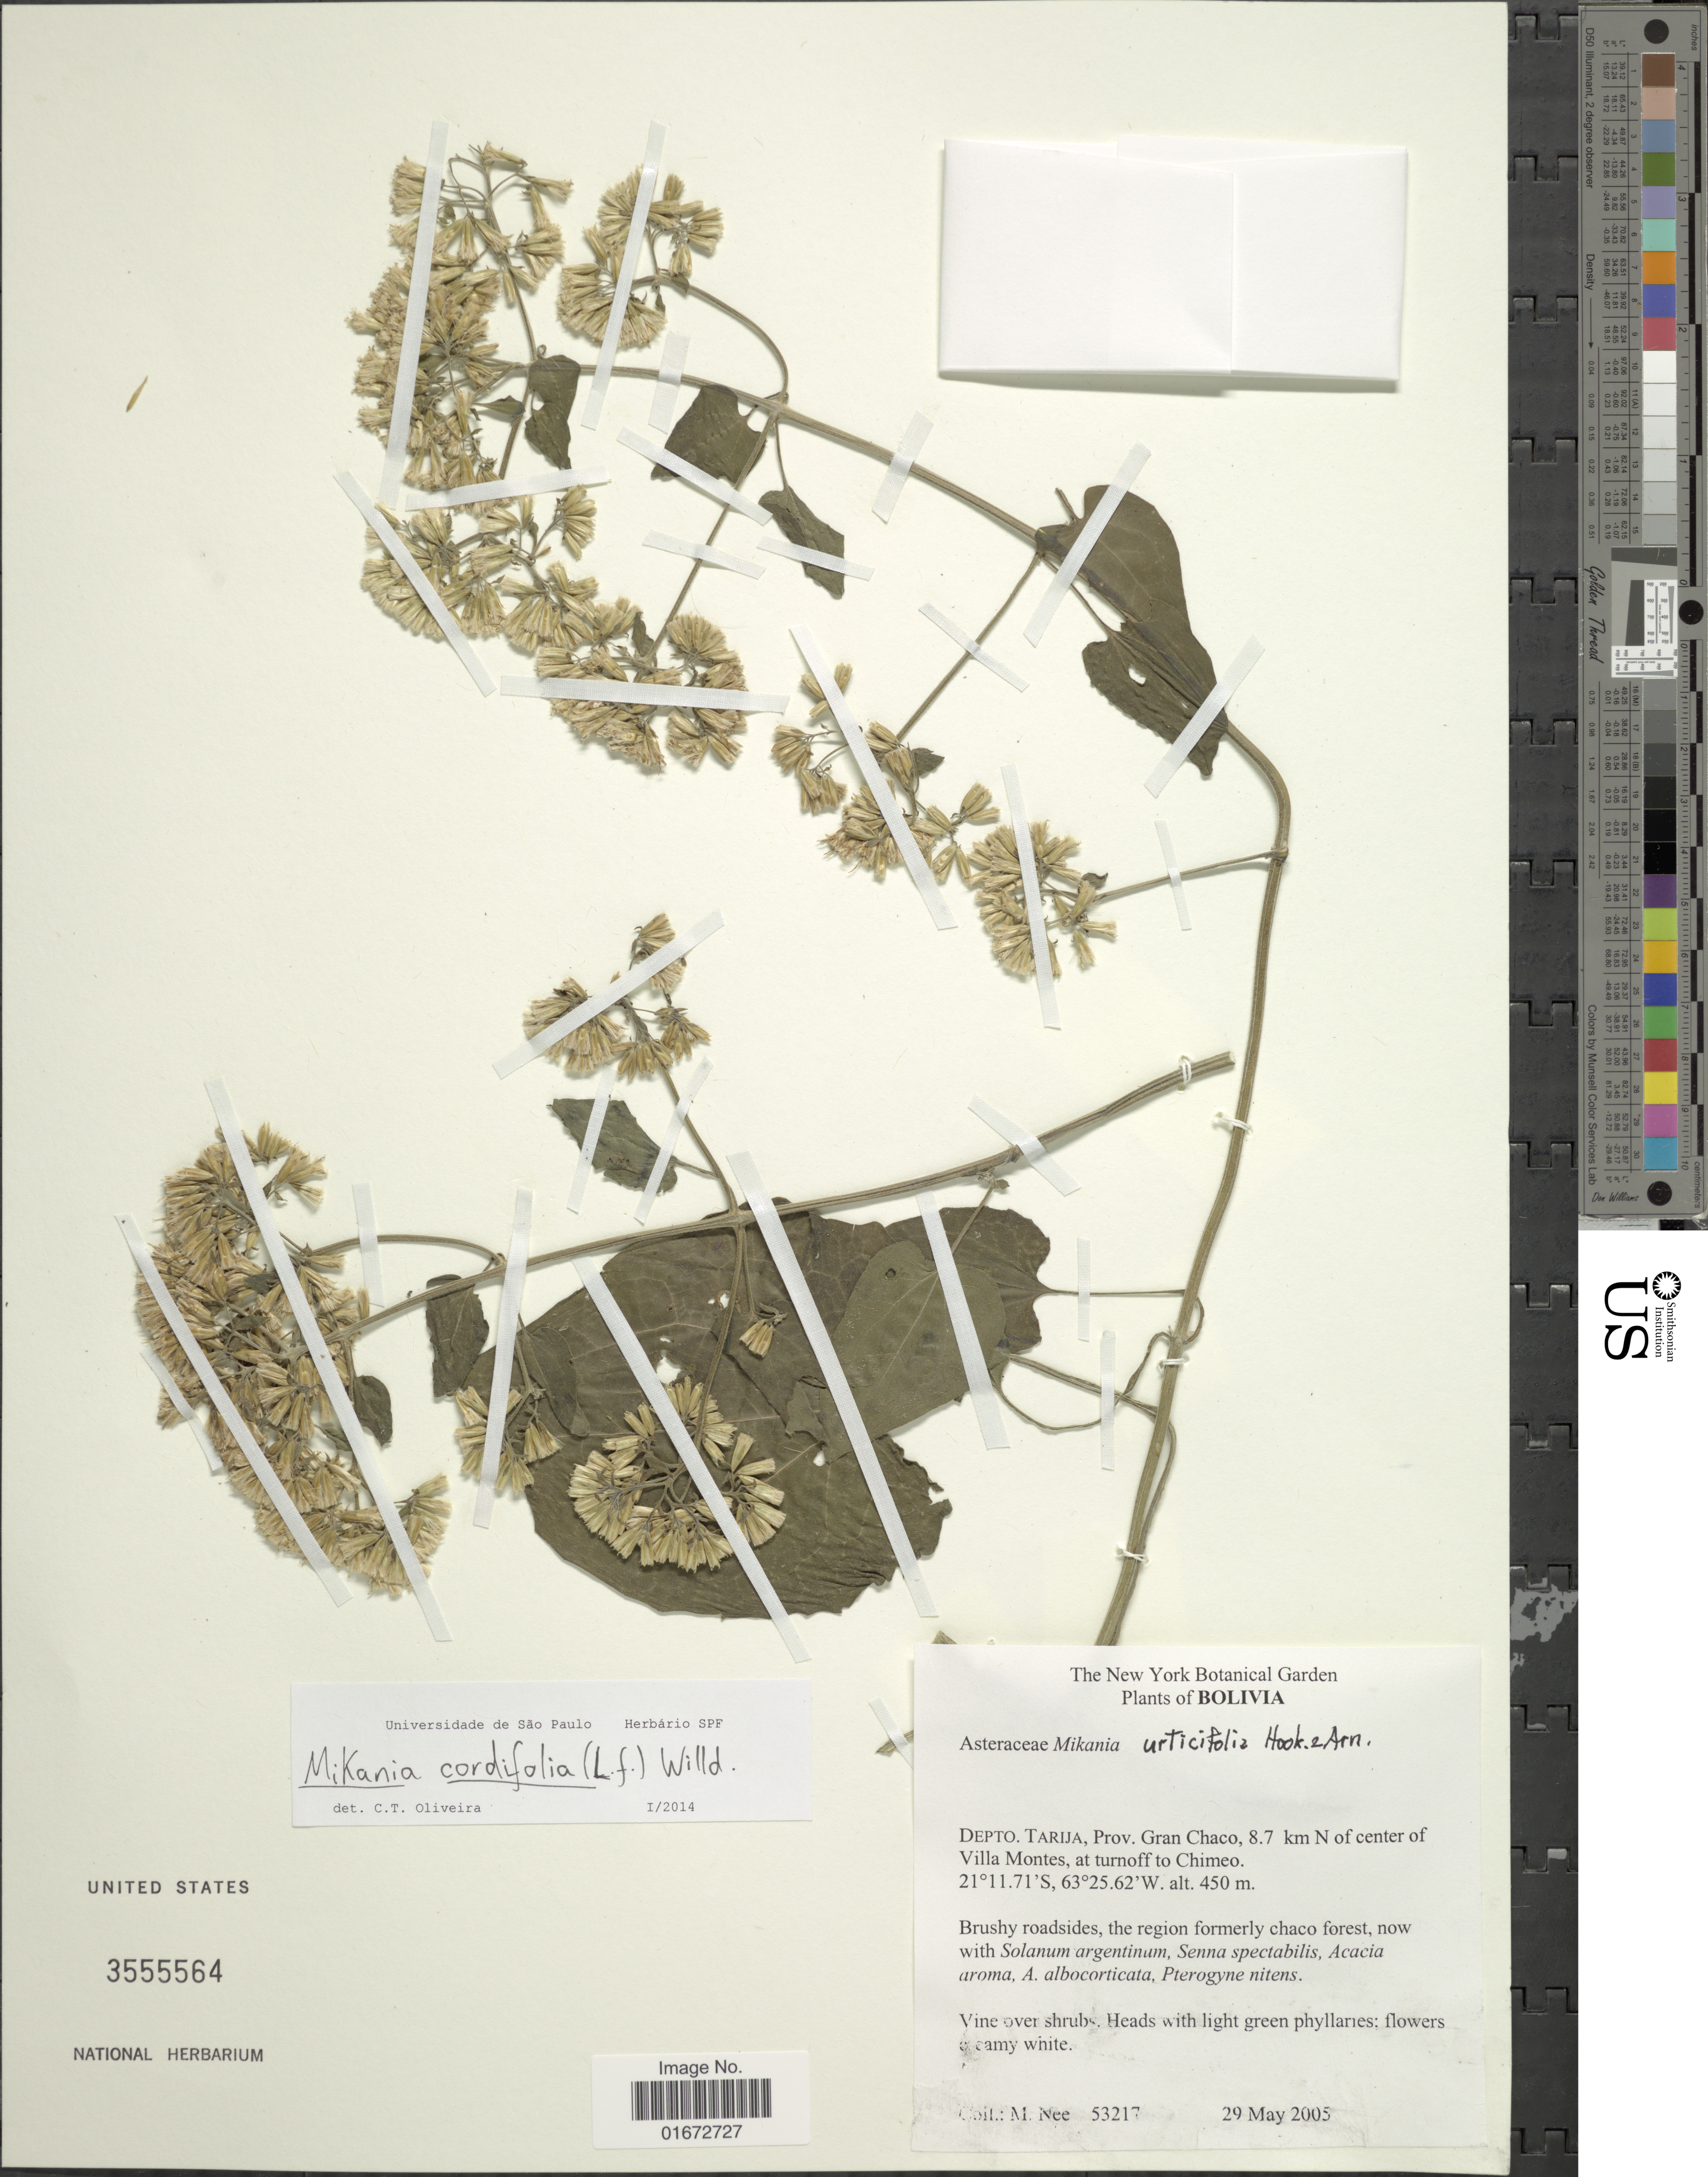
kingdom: Plantae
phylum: Tracheophyta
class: Magnoliopsida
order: Asterales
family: Asteraceae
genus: Mikania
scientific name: Mikania cordifolia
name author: Kunth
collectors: M. Nee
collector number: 53217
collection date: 2005-05-29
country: Bolivia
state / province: Tarija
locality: Depto. Tarija, Prov. Gran Chaco, 8.7 km N of center of Villa Montes, a turnoff to Chimeo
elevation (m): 450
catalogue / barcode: US 3555564